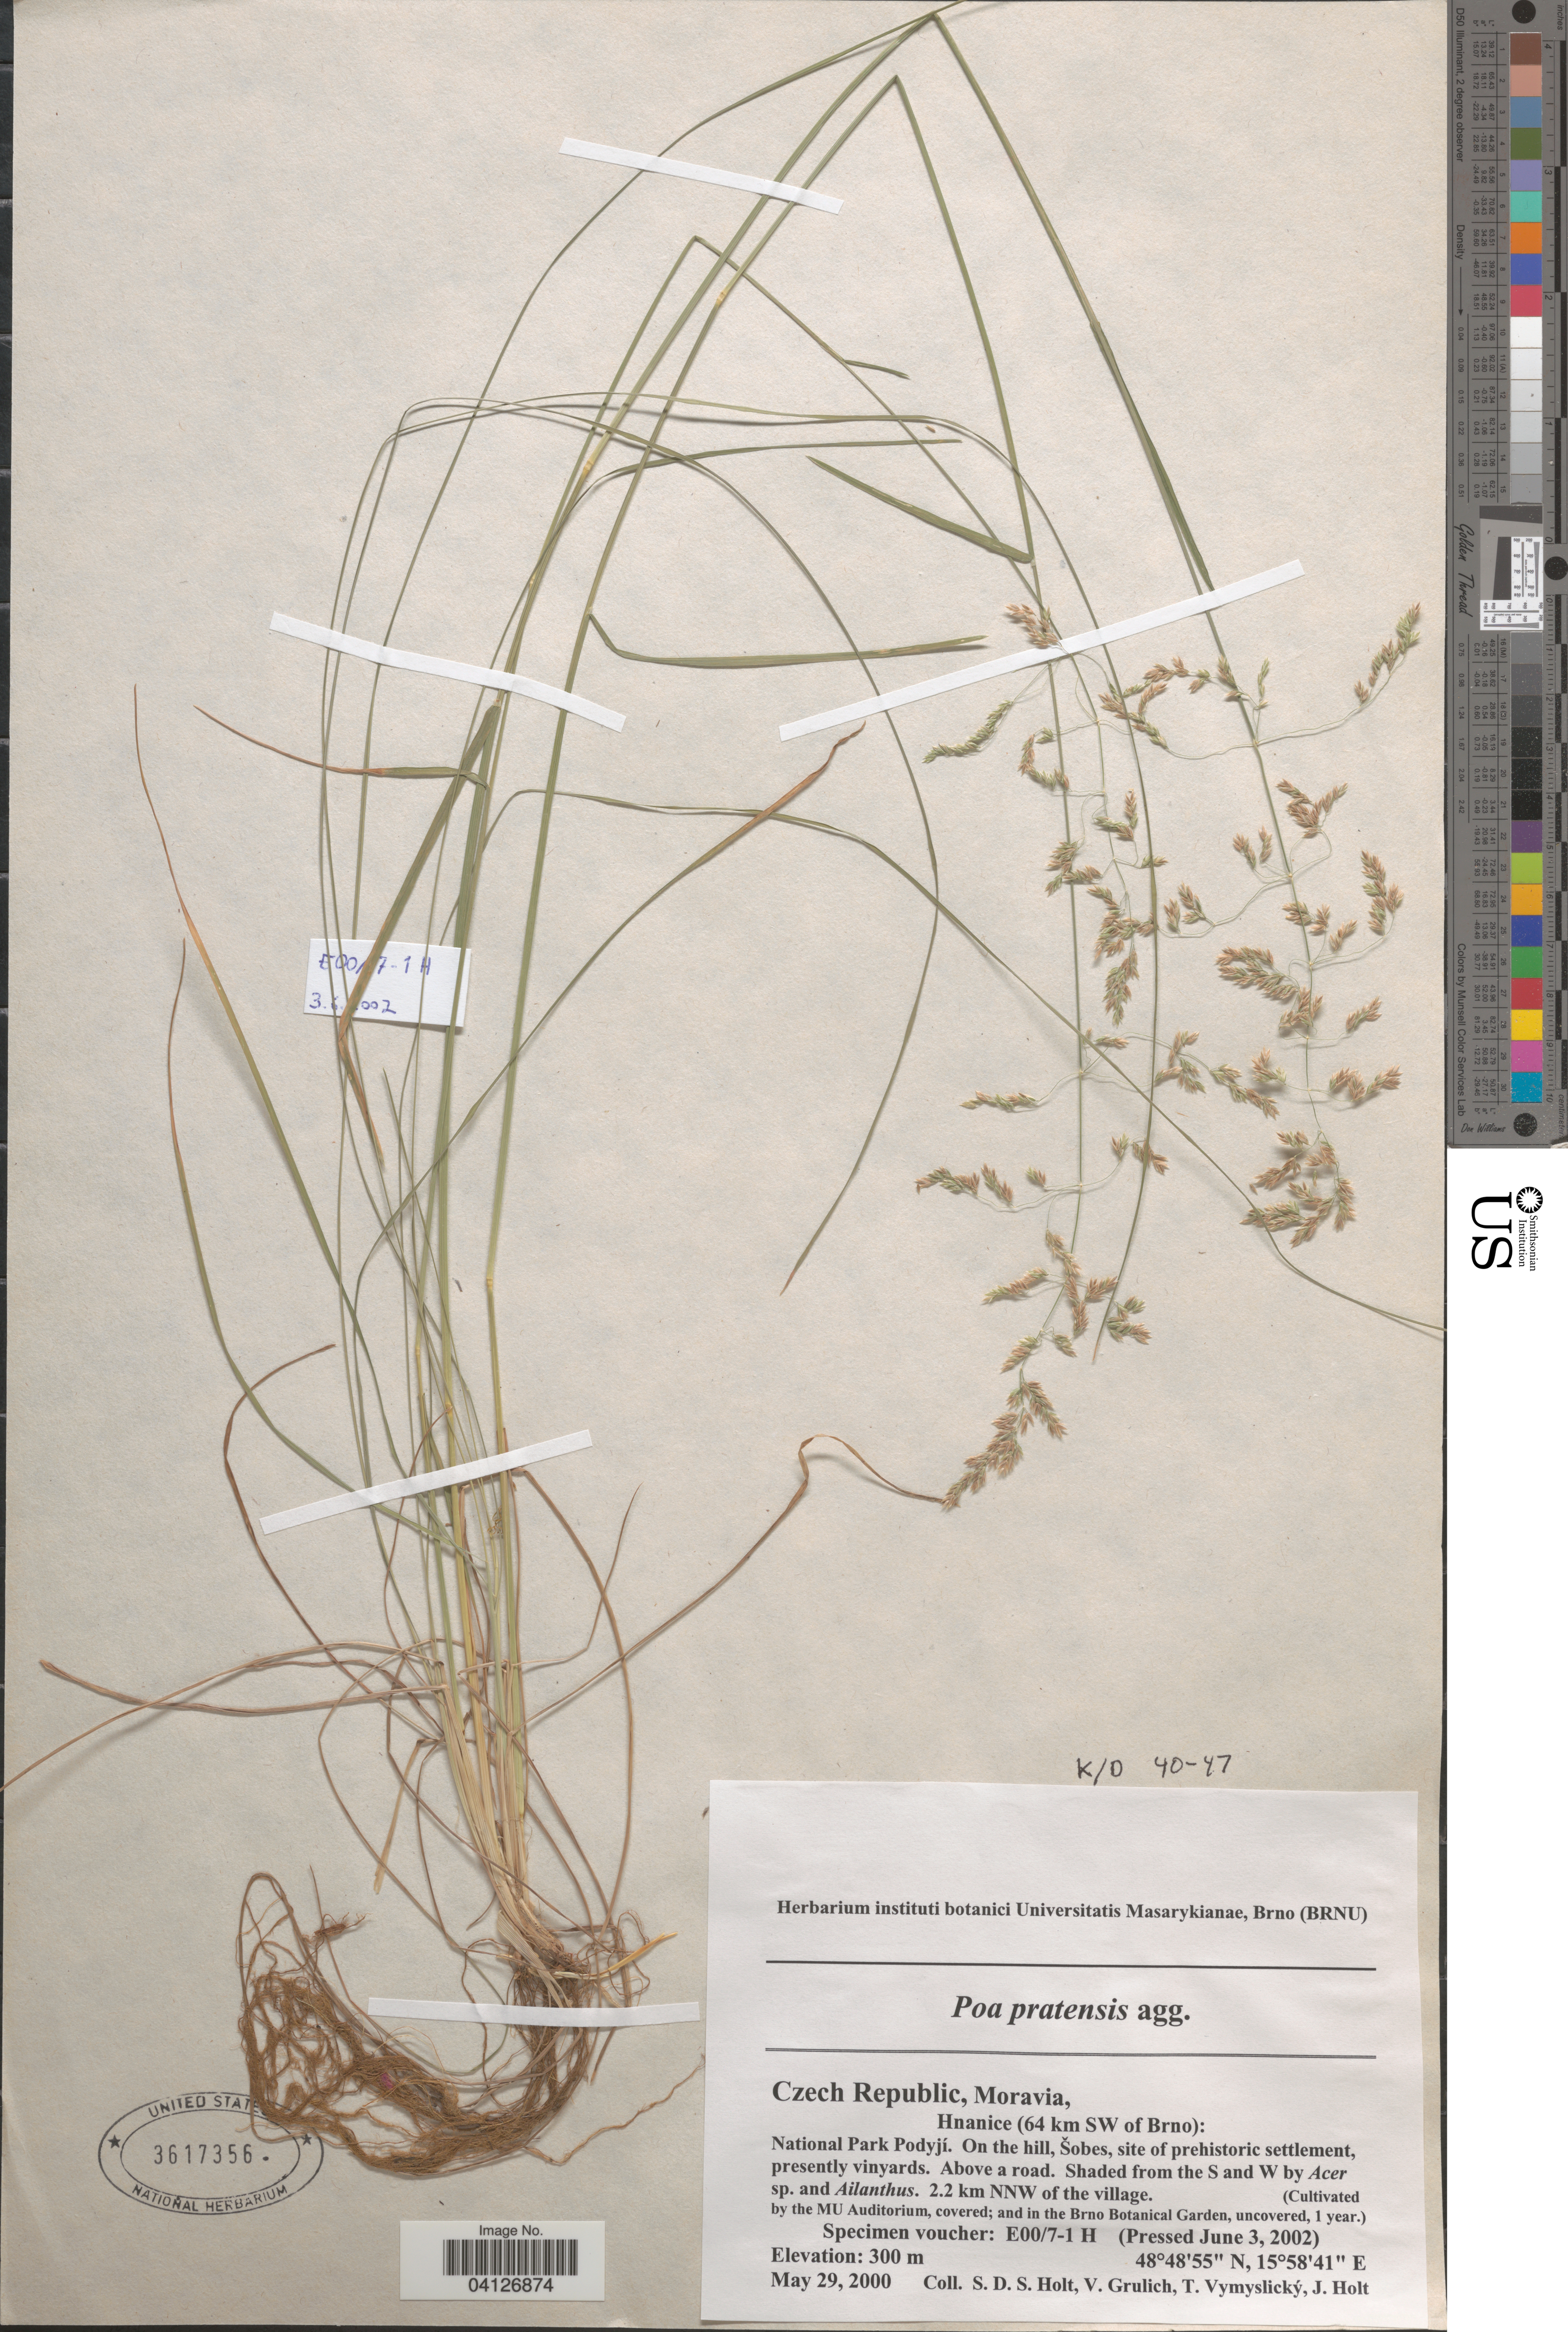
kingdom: Plantae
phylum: Tracheophyta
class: Liliopsida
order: Poales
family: Poaceae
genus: Poa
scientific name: Poa pratensis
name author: L.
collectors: Ex herb. instituti botanici Universitatis Masarykianae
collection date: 2002-06-03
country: Czechia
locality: By the MU Auditorium, covered; and in the Brno Botanical Garden, uncovered, 1 year.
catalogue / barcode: US 3617356